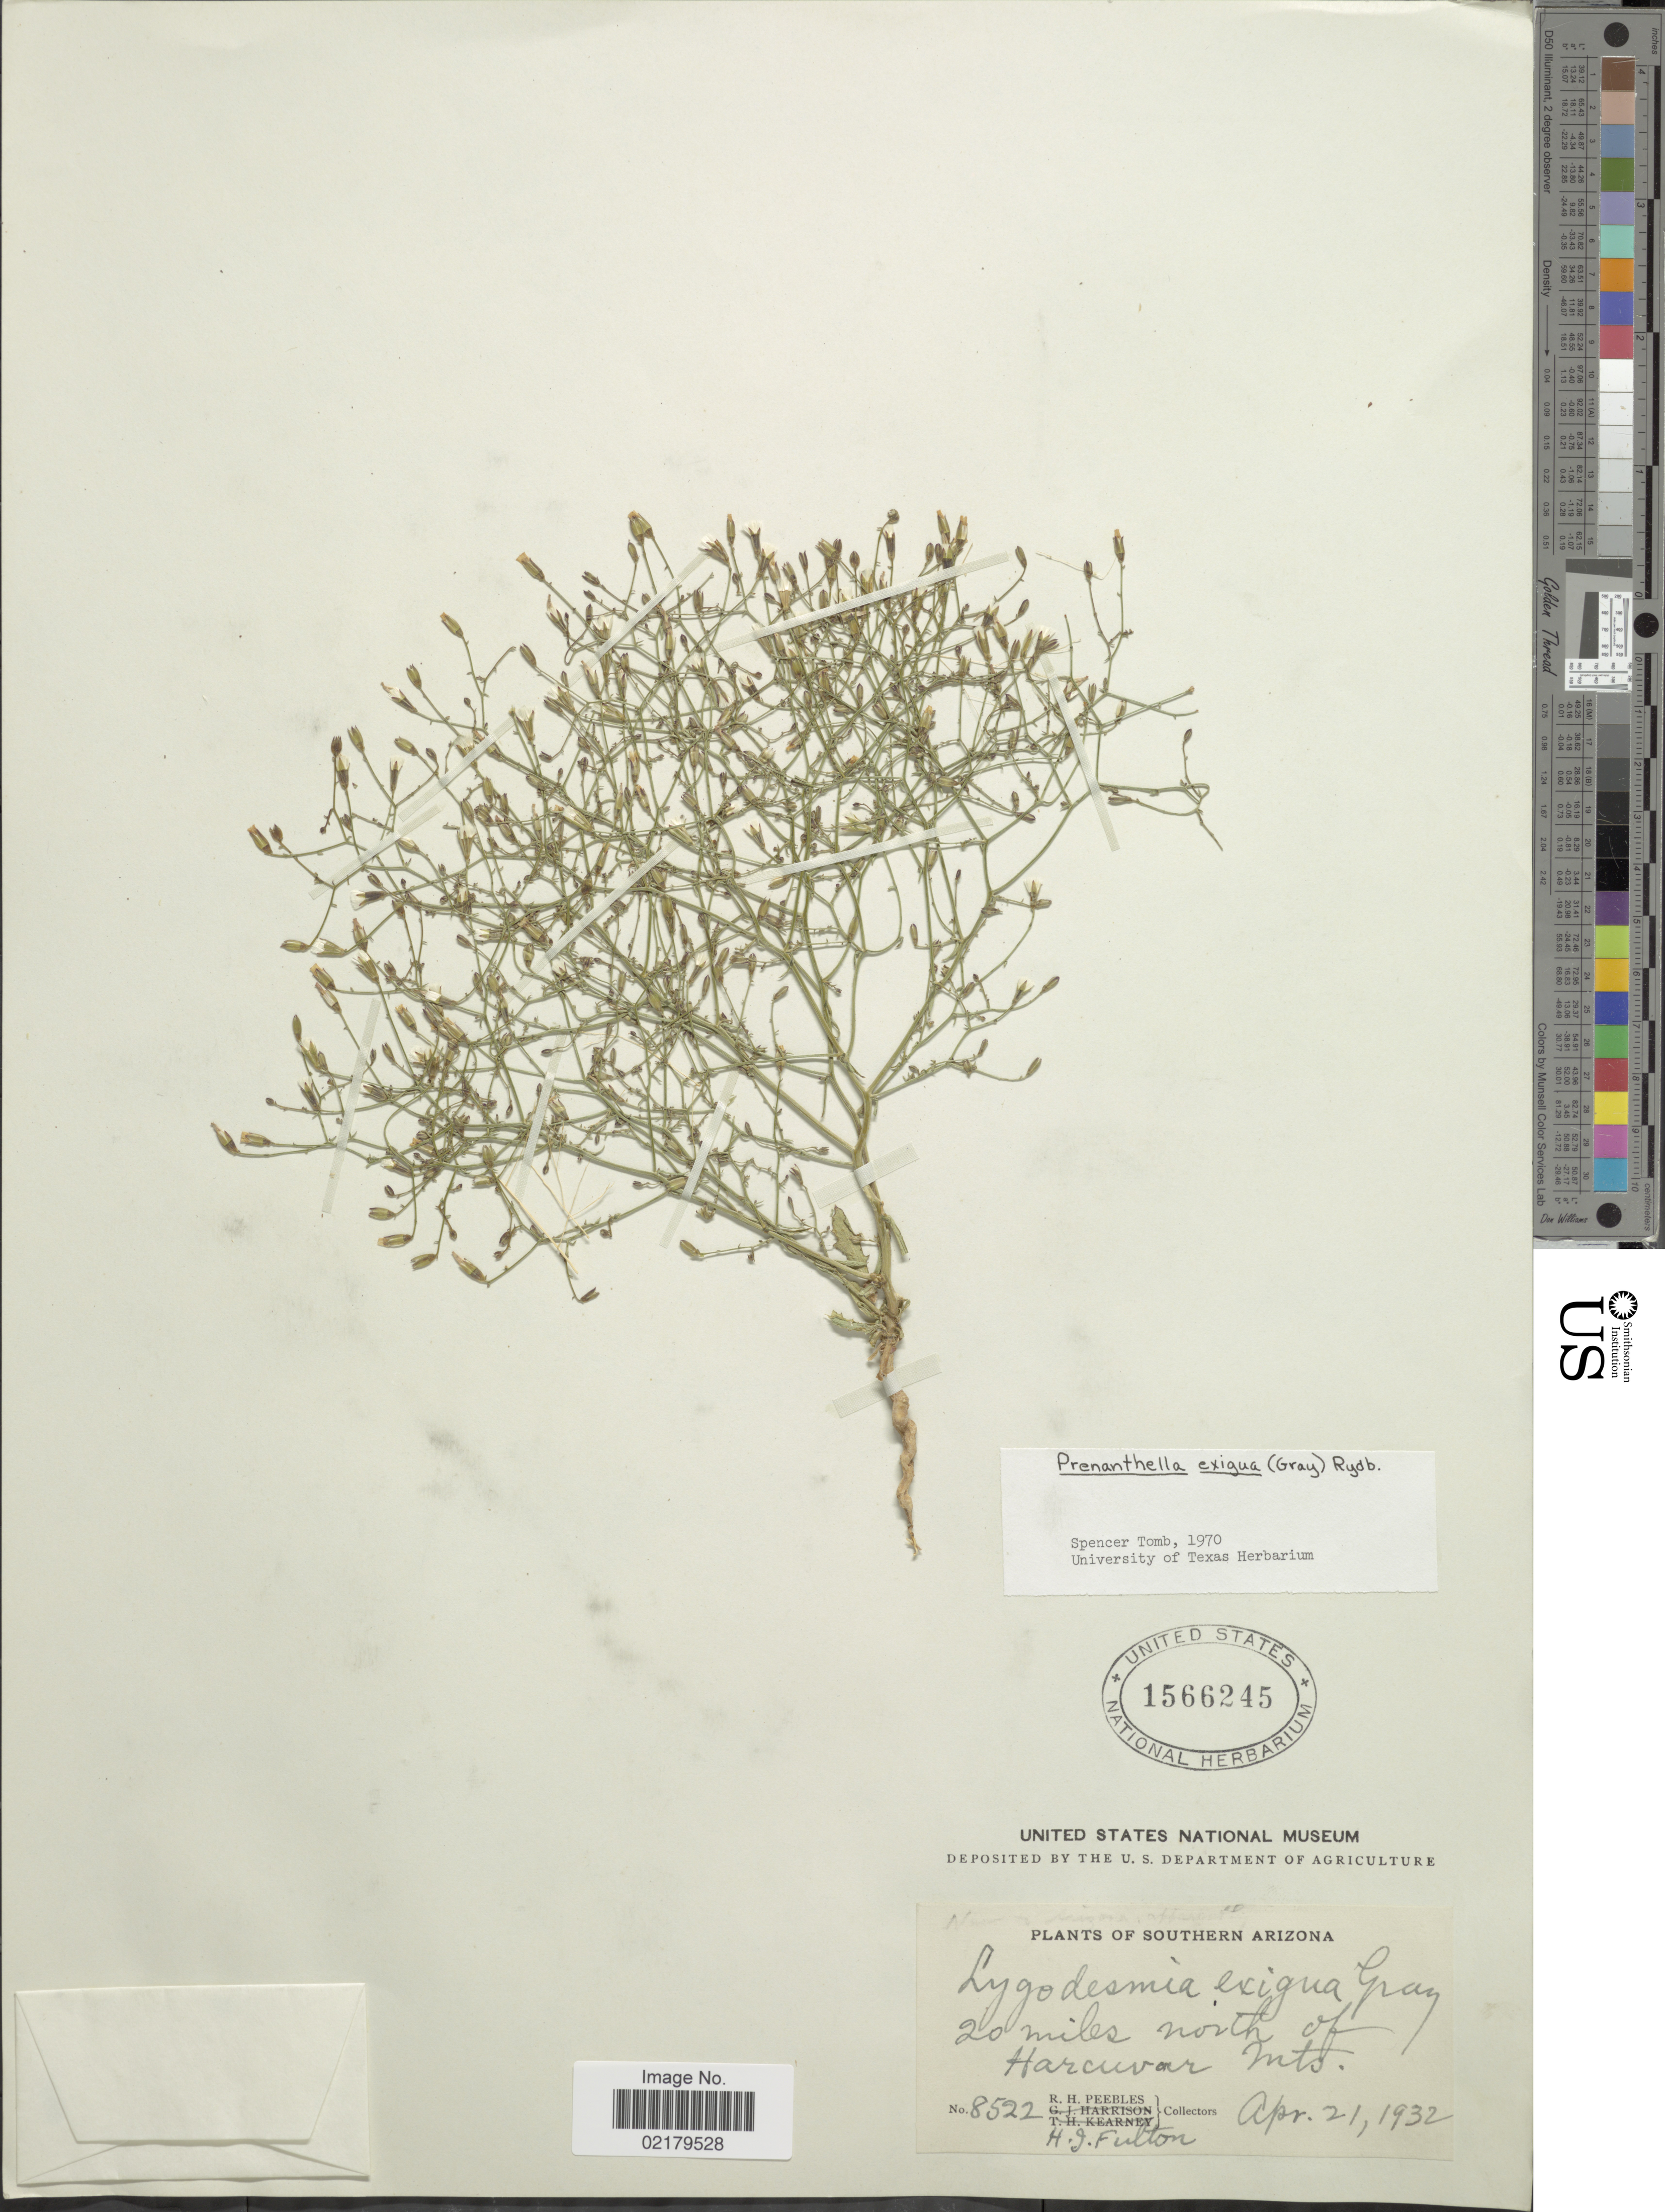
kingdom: Plantae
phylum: Tracheophyta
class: Magnoliopsida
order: Asterales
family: Asteraceae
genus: Prenanthella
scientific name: Prenanthella exigua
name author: (A. Gray) Rydb.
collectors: R. H. Peebles & H. Fulton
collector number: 8522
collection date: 1932-04-21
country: United States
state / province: Arizona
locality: Southern Arizona, 20 miles north of Harcuvar Mts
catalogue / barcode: US 1566245